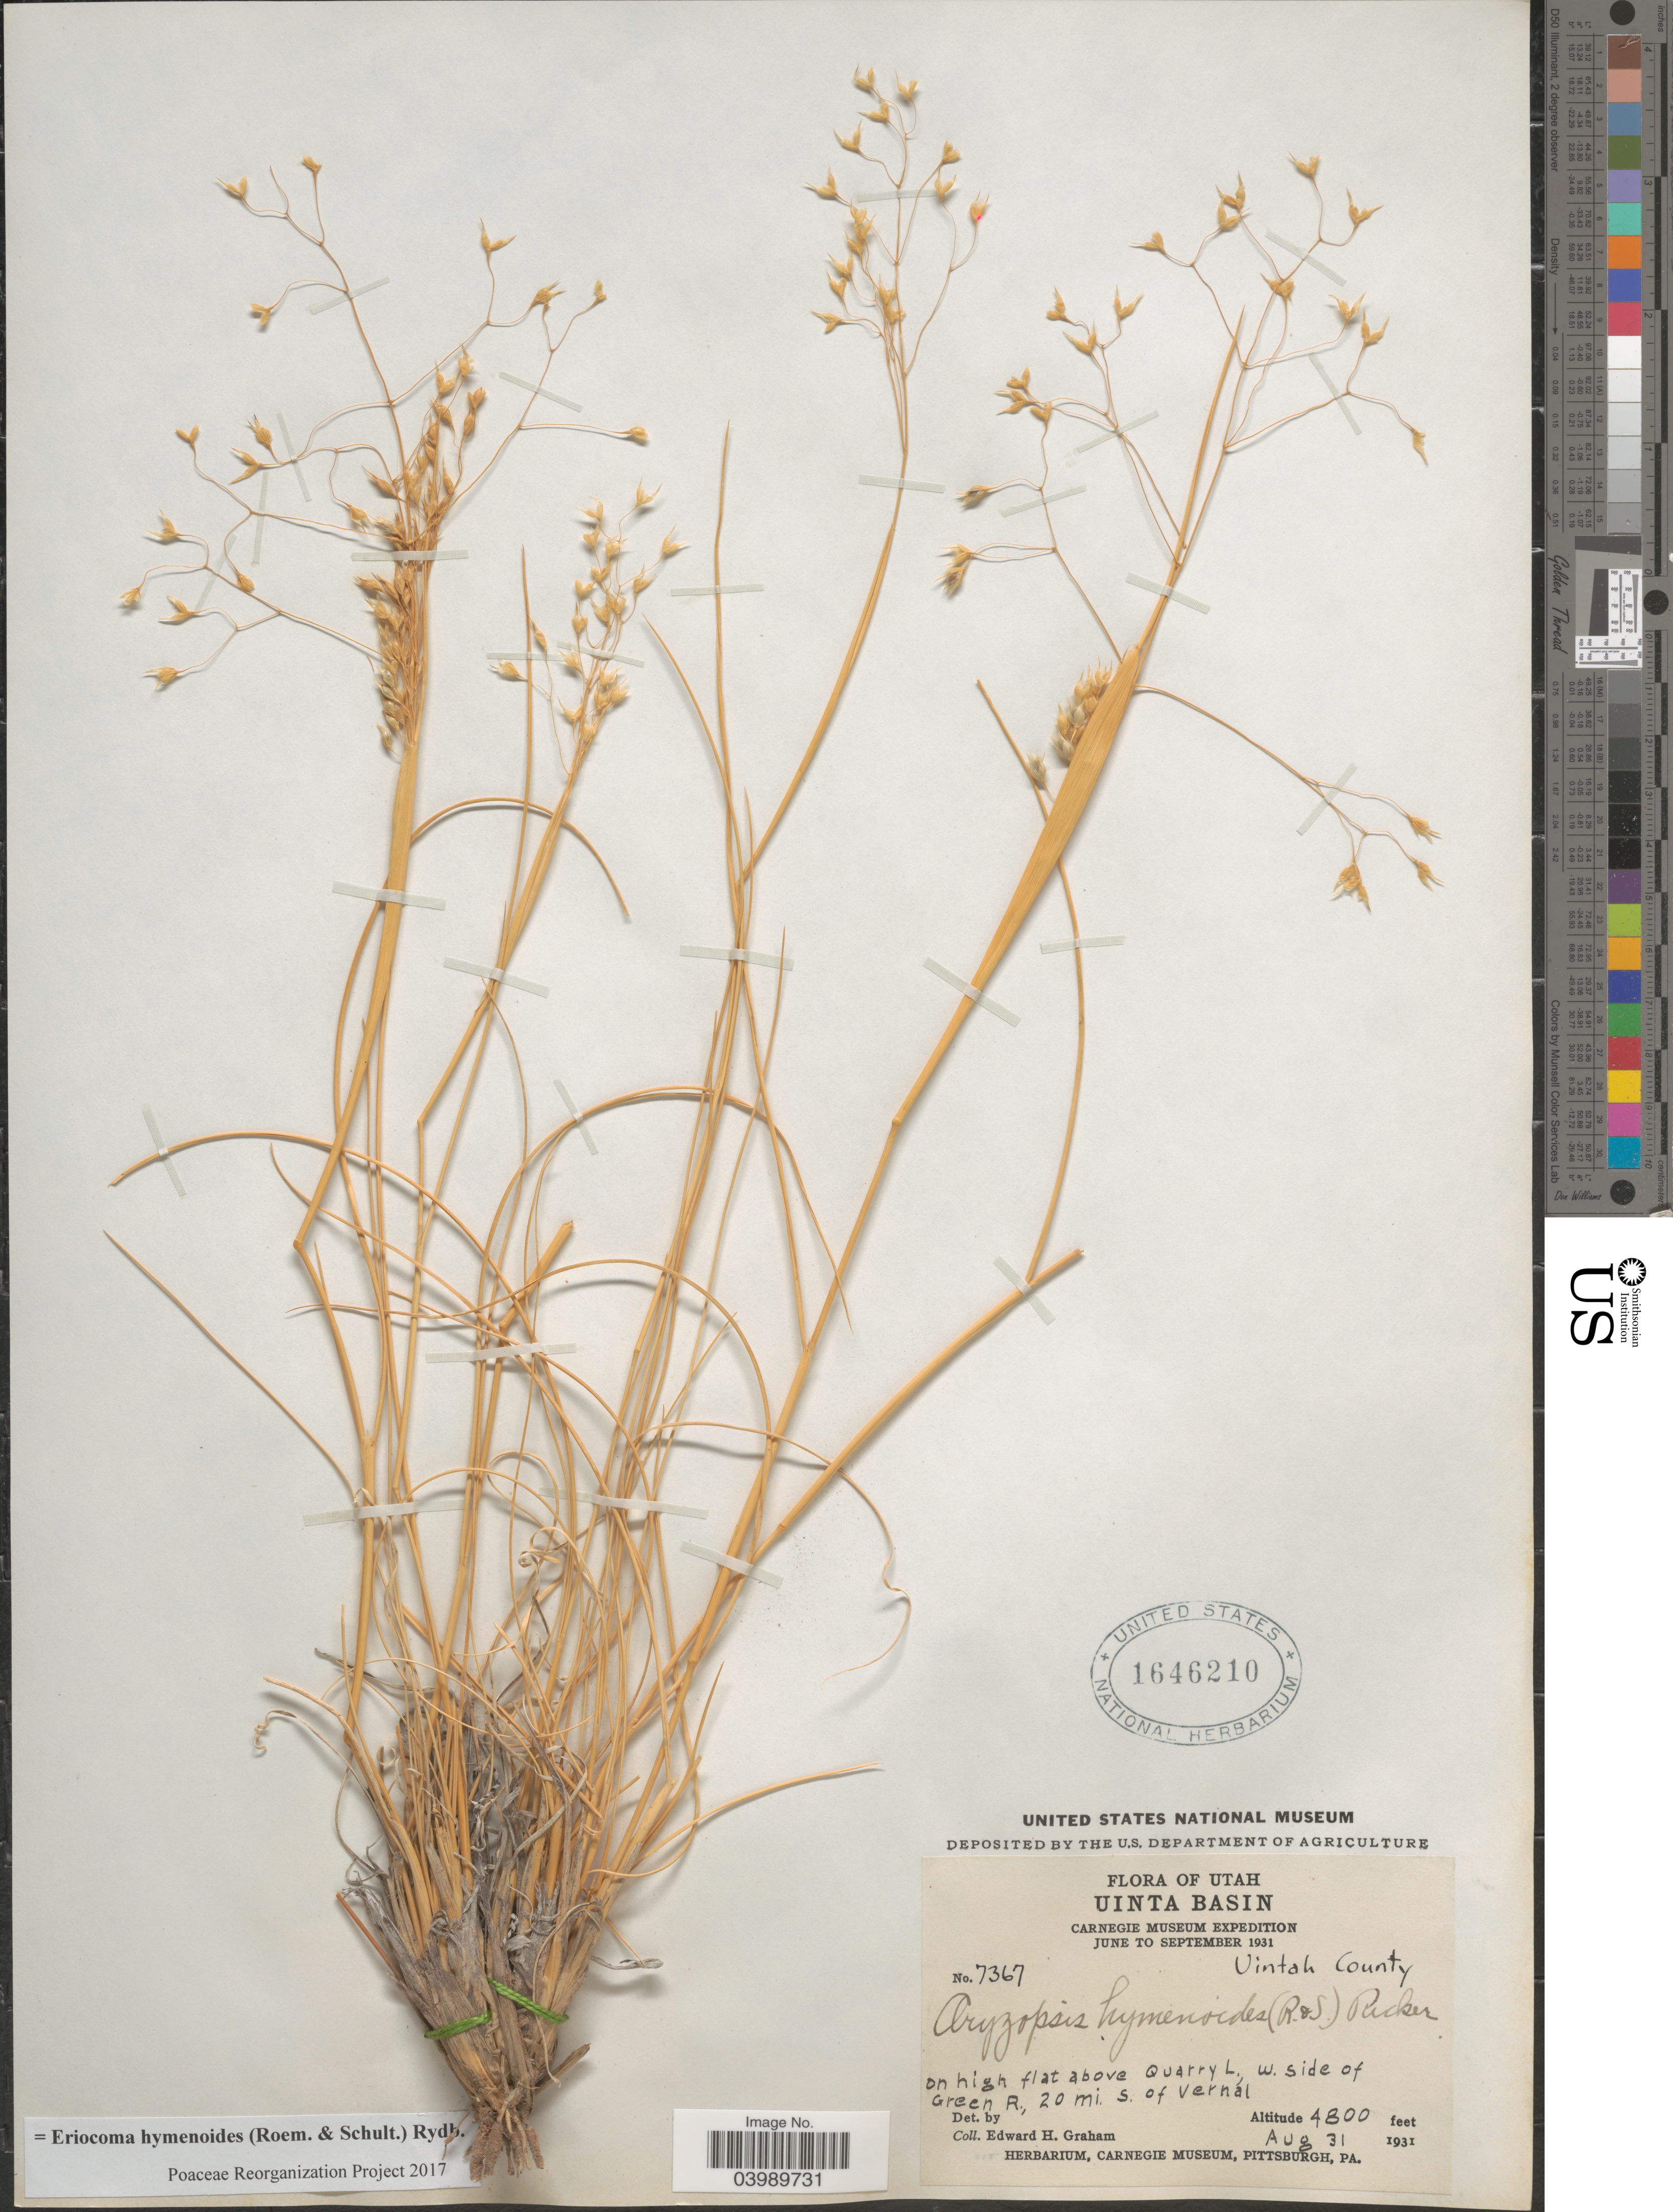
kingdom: Plantae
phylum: Tracheophyta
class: Liliopsida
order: Poales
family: Poaceae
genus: Eriocoma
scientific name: Eriocoma hymenoides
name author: (Roem. & Schult.) Rydb.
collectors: E. H. Graham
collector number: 7367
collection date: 1931-08-31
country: United States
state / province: Utah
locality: Uinta Basin. Uintah County. On high flat above Quarry L., w. side of Green R., 20 mi. S. of Vernal.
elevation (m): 1463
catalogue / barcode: US 1646210